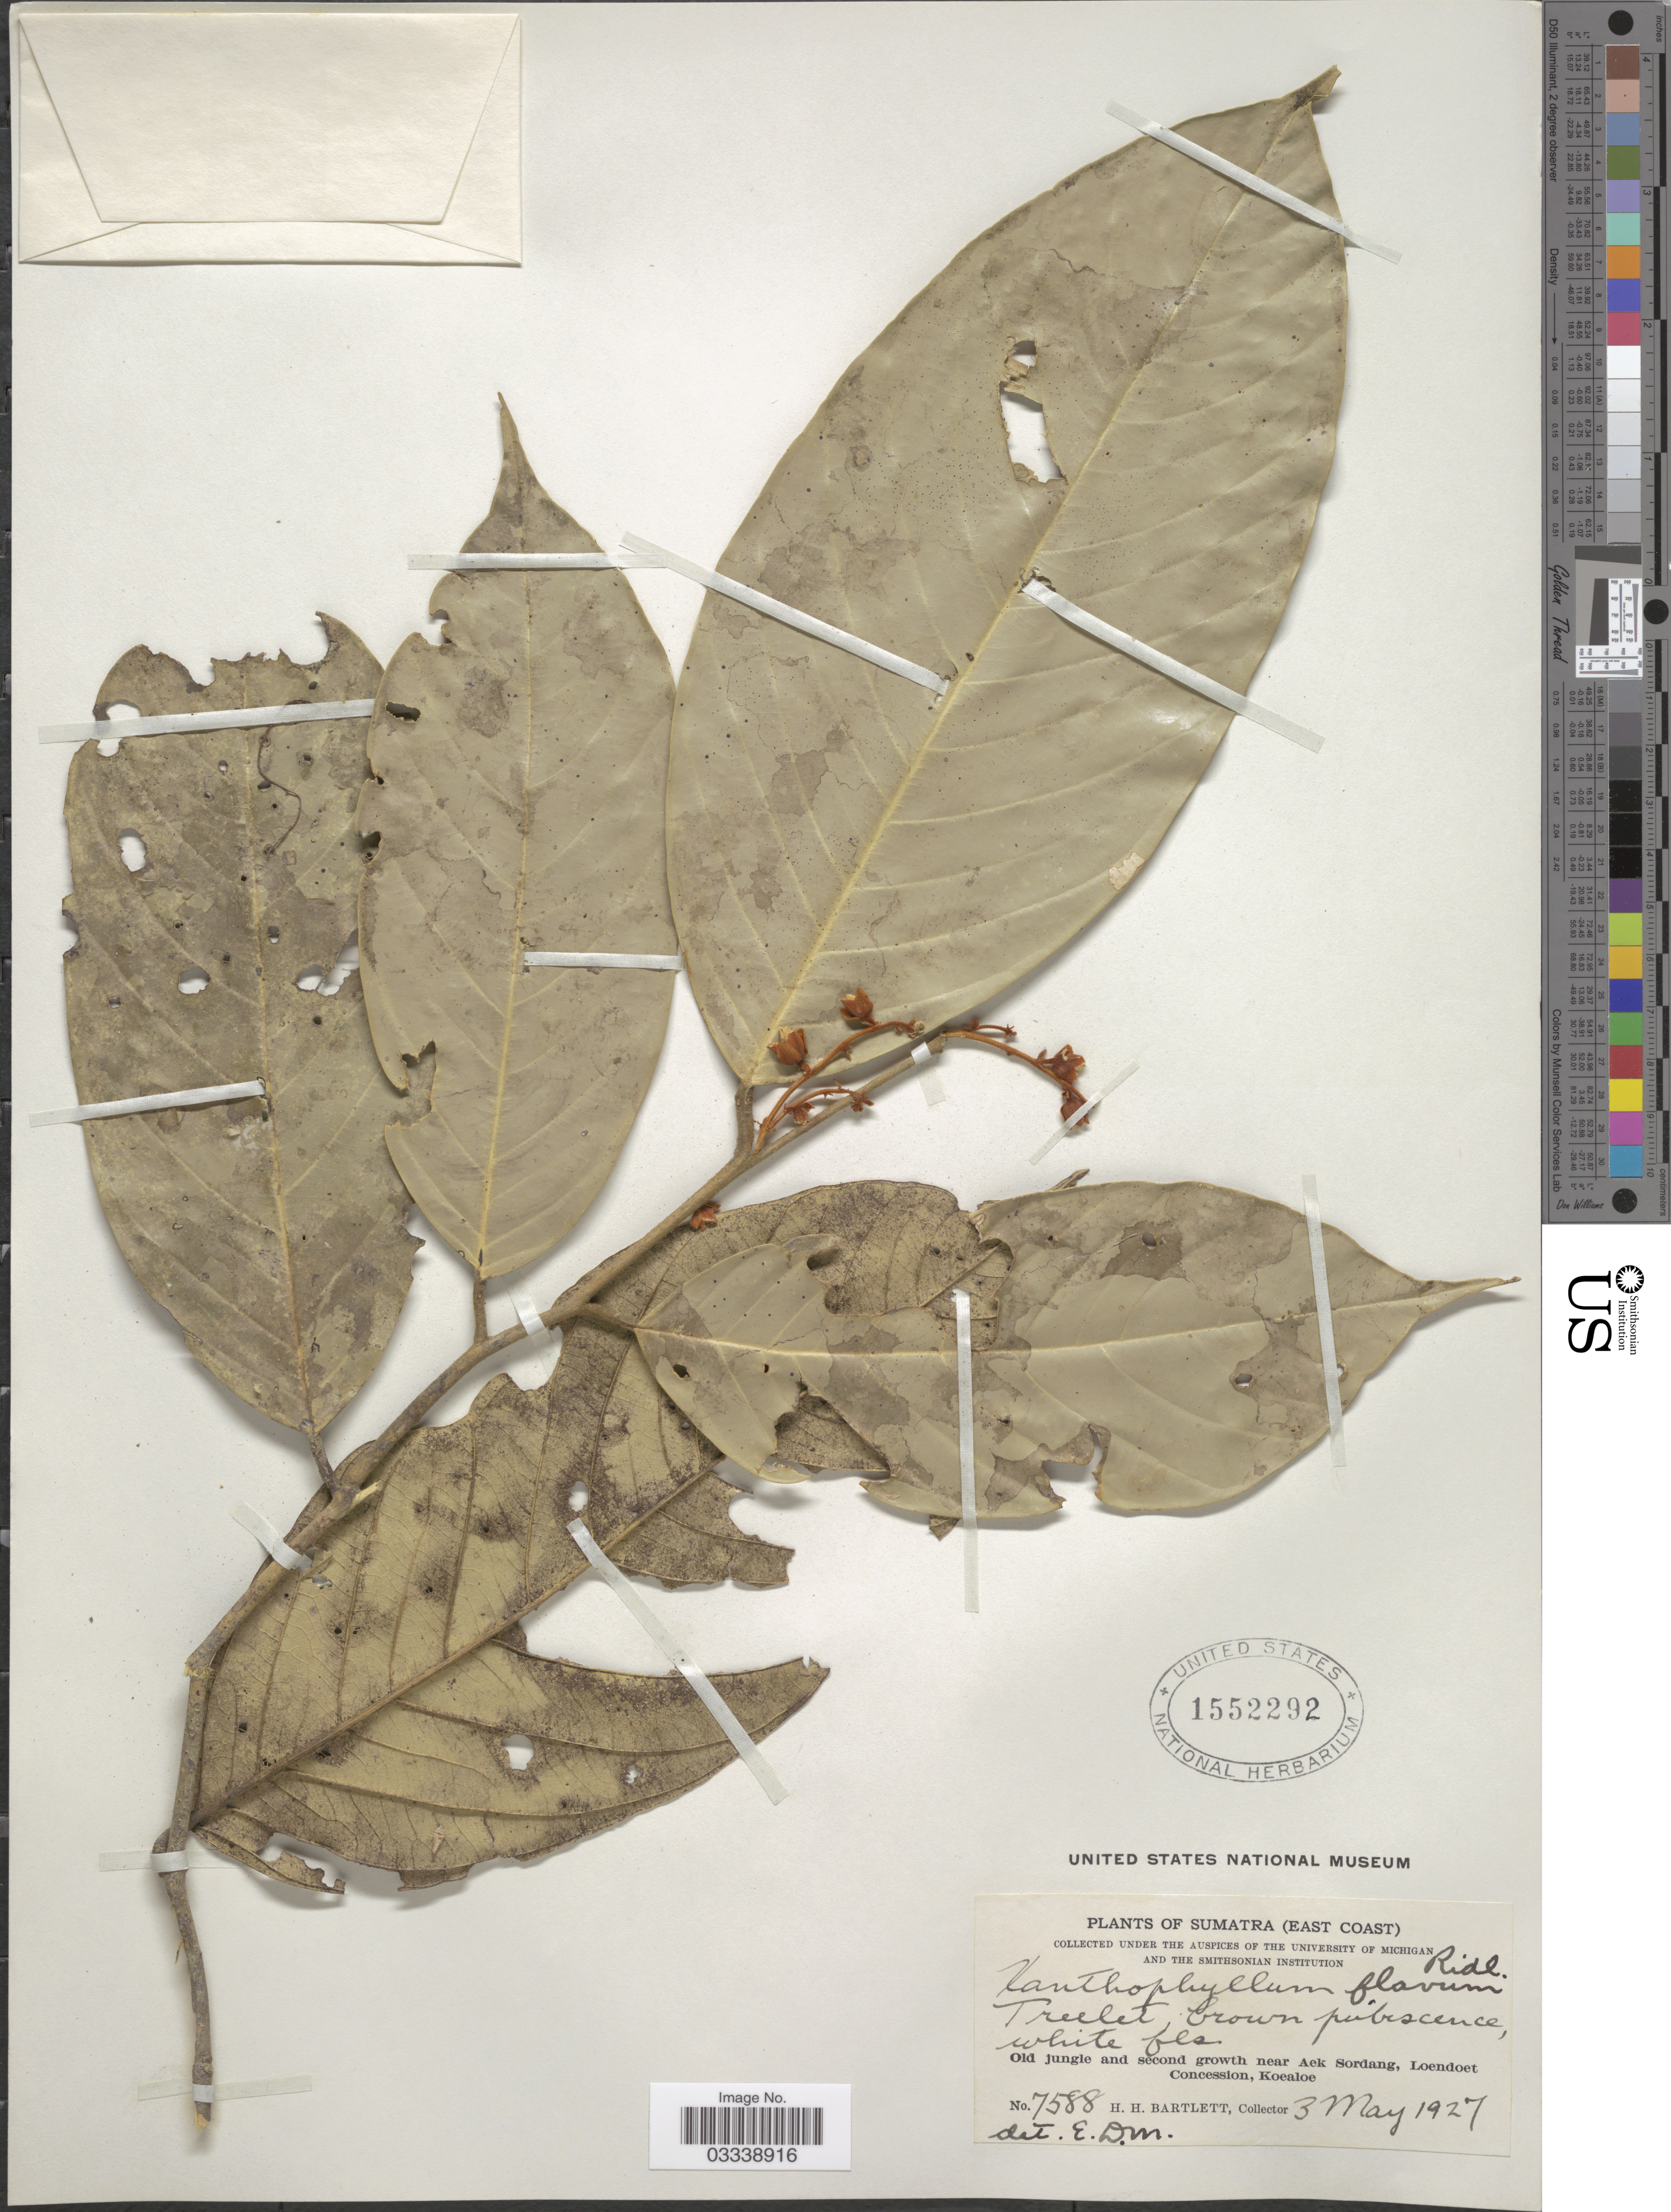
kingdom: Plantae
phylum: Tracheophyta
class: Magnoliopsida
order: Fabales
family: Polygalaceae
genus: Xanthophyllum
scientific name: Xanthophyllum rufum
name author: A.W. Benn.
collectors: H. H. Bartlett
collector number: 7588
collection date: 1927-05-03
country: Indonesia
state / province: Sumatra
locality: (East Coast). Old jungle and second growth near Aek Sordang, Loendoet Concession, Koealoe.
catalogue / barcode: US 1552292